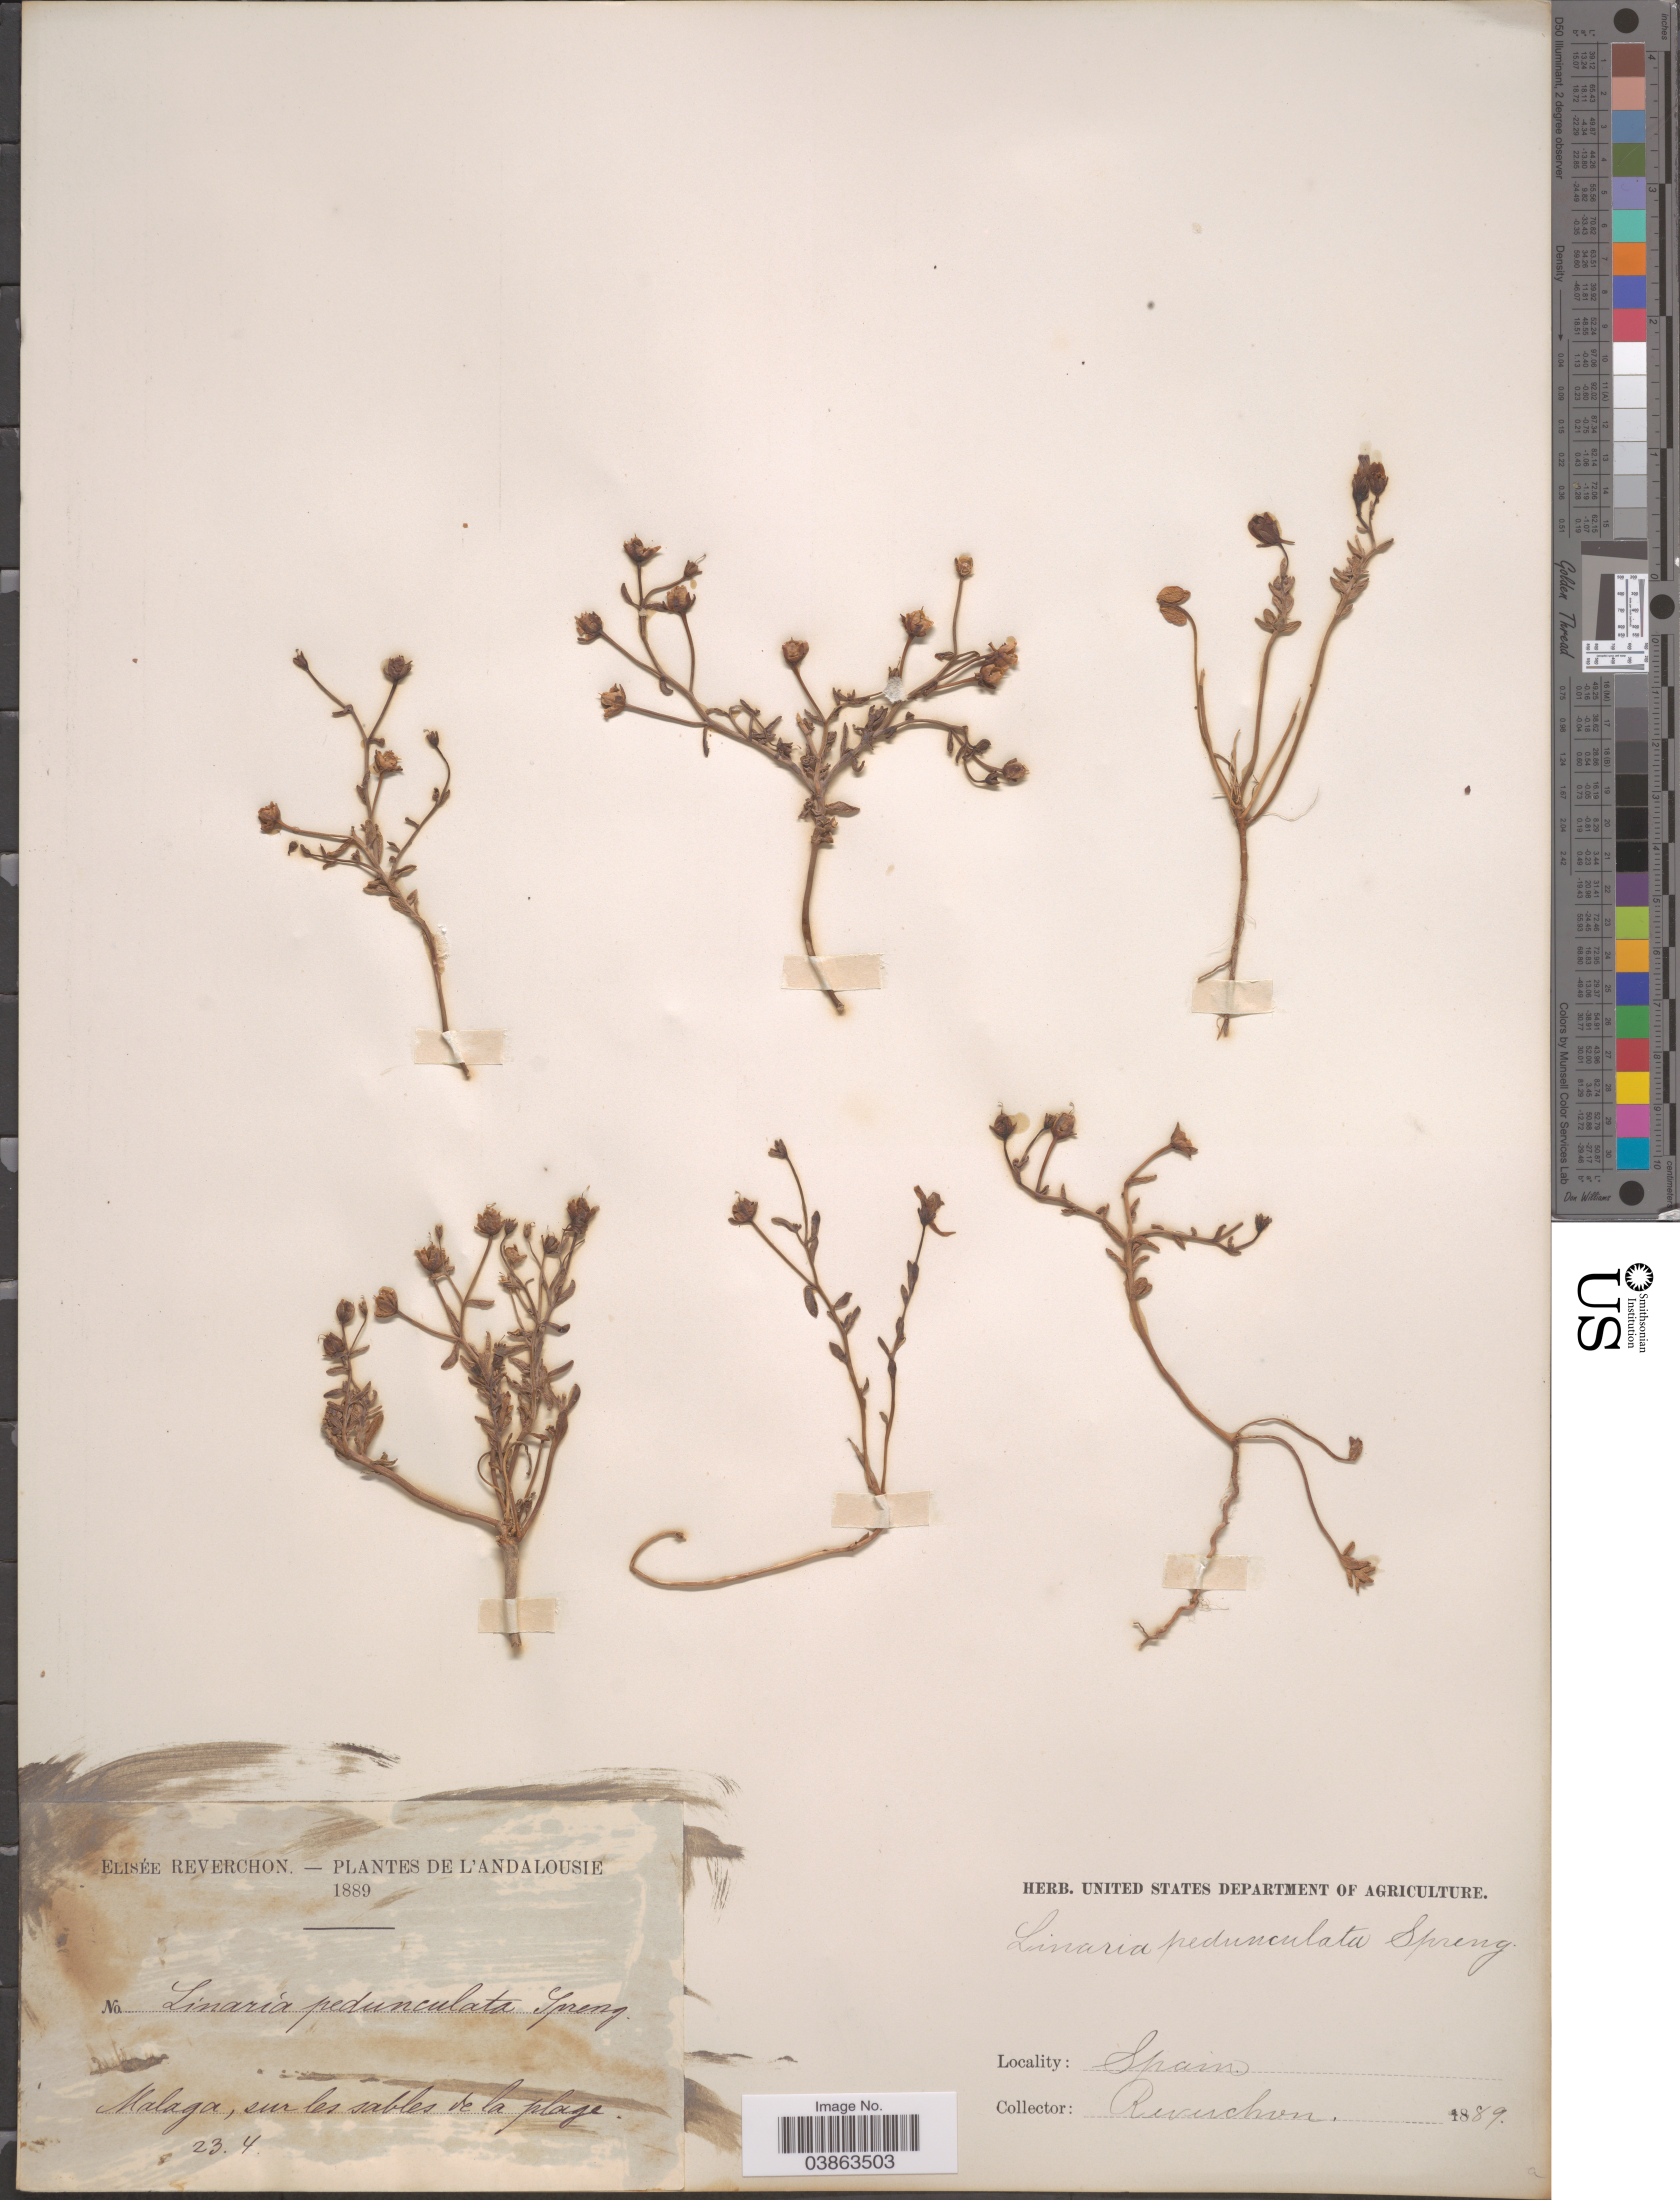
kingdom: Plantae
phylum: Tracheophyta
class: Magnoliopsida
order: Lamiales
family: Plantaginaceae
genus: Linaria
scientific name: Linaria pedunculata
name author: (L.) Chaz.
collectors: E. Reverchon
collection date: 1889-04-23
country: Spain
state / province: Andalucía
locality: L'Andalousie. Malaga, sur les sables de la plage.